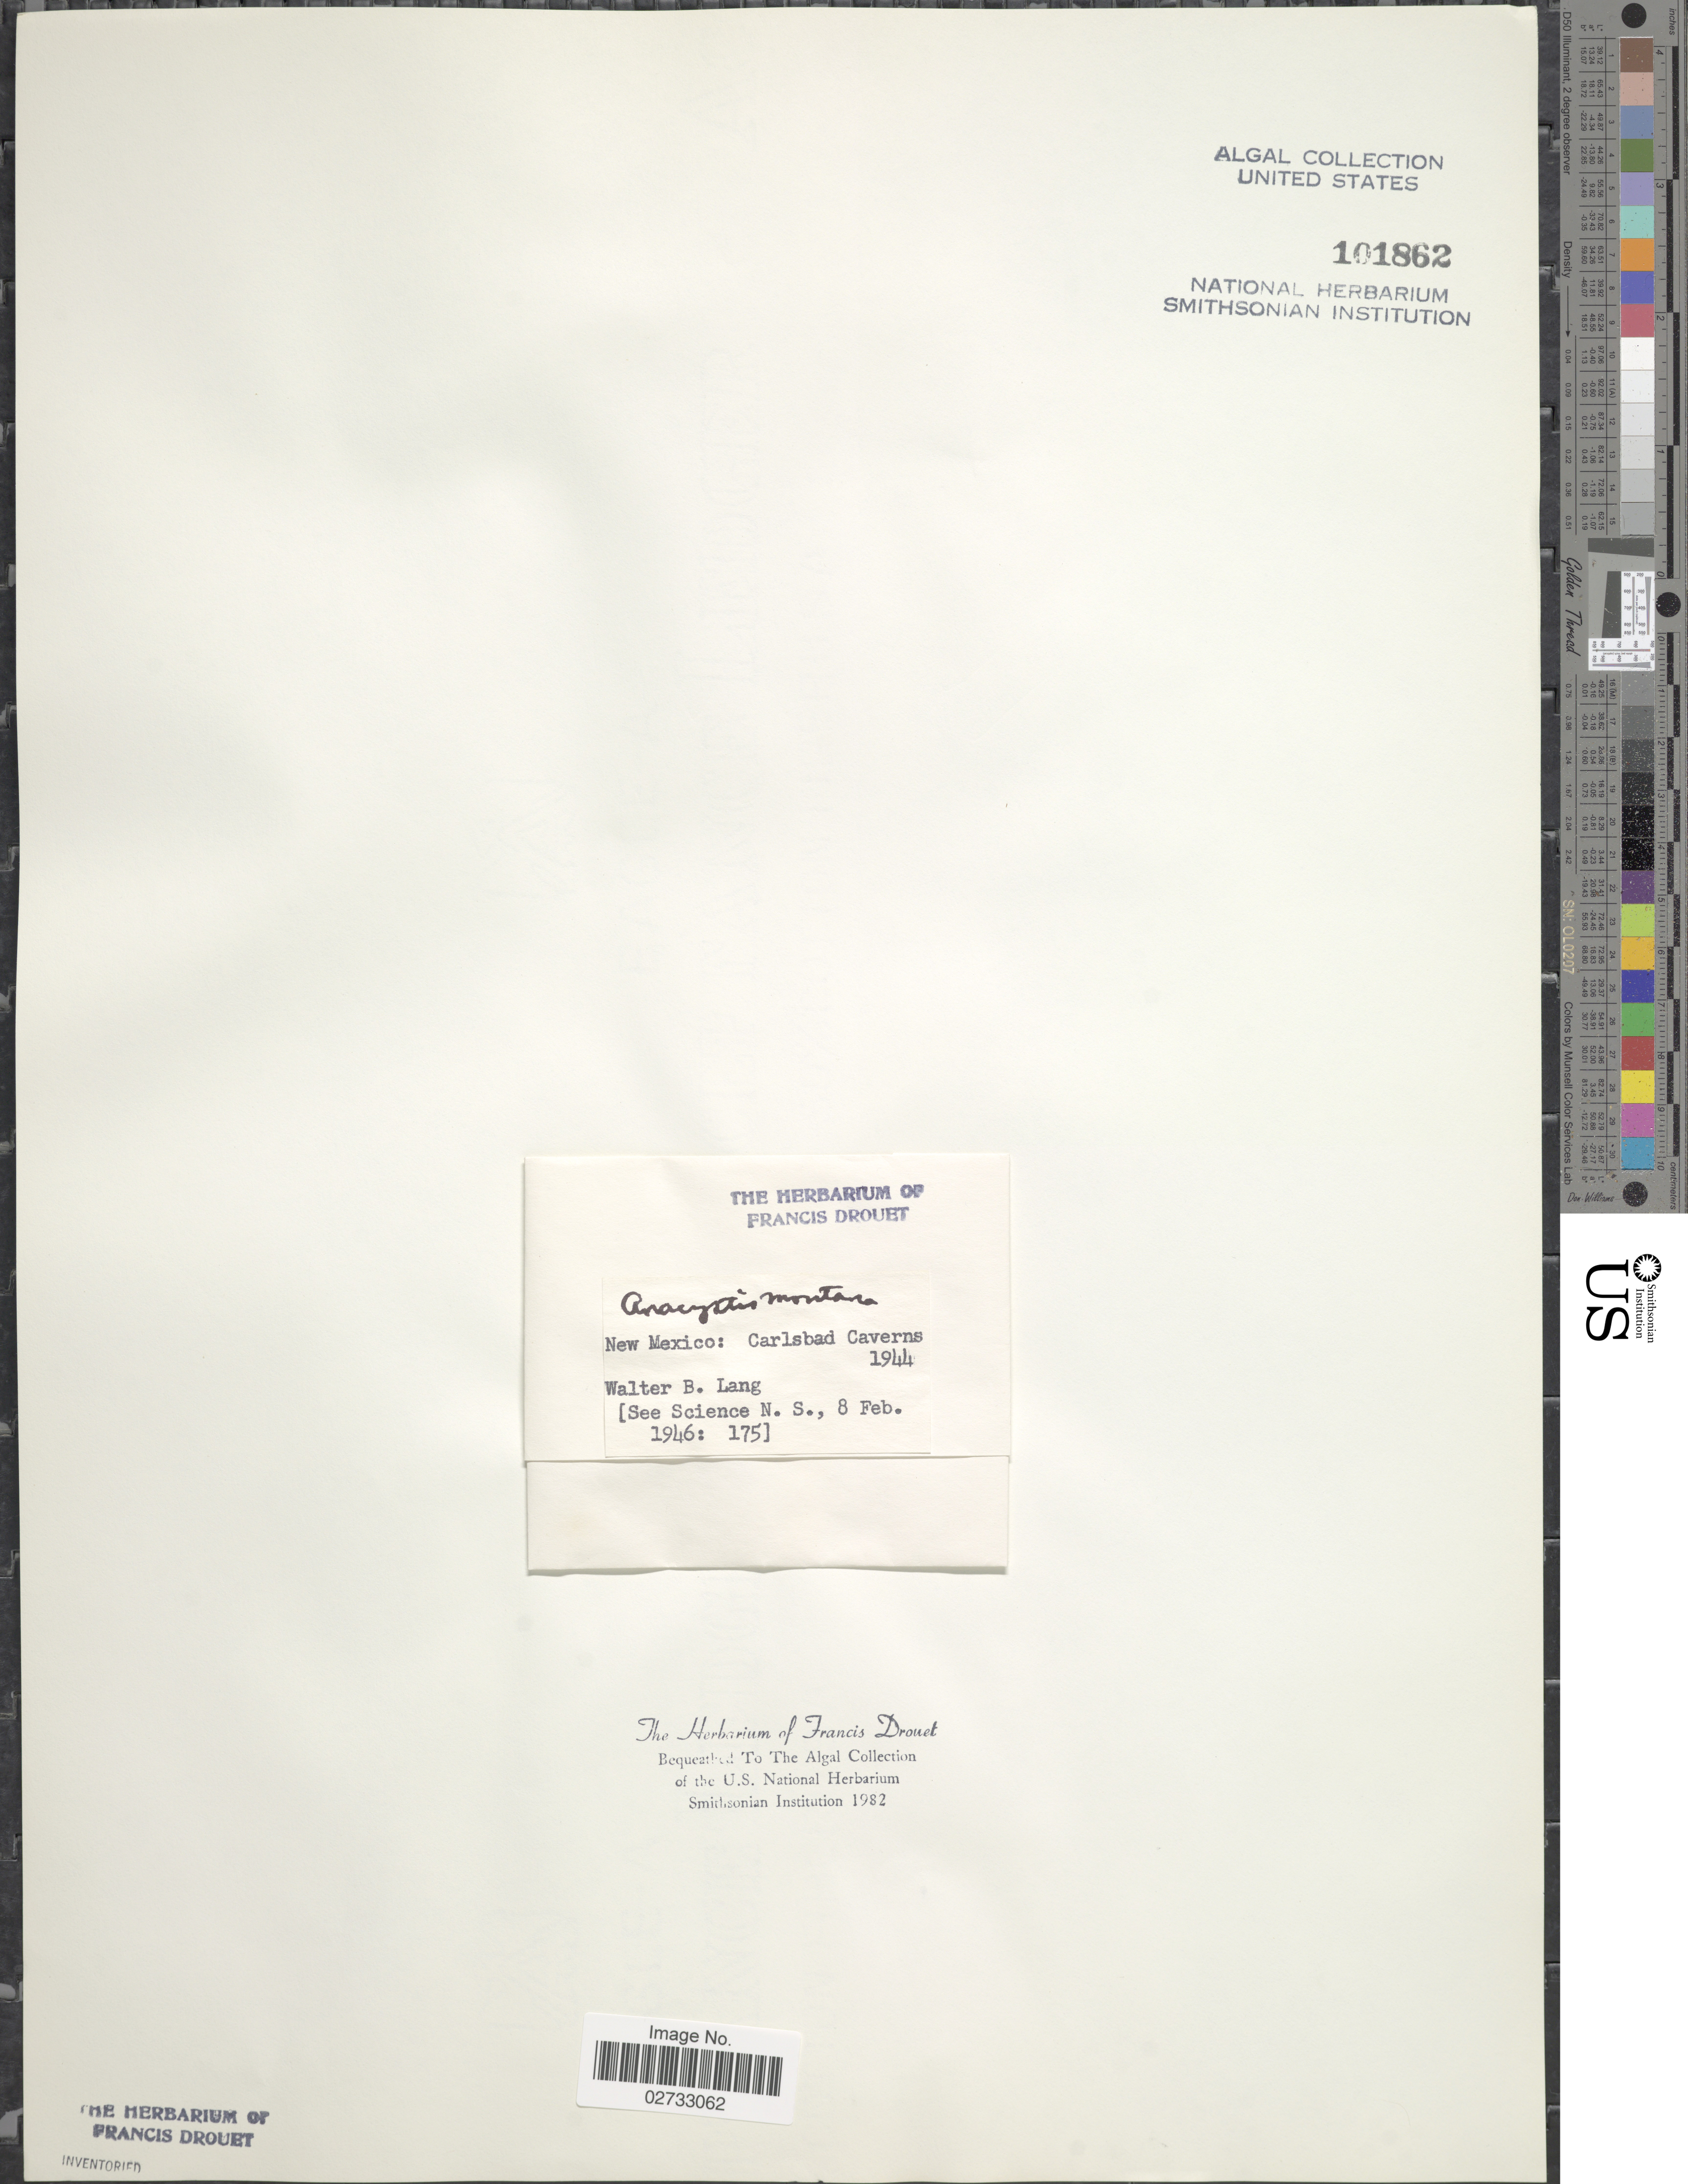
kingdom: Bacteria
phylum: Cyanobacteria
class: Cyanobacteriia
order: Cyanobacteriales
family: Chroococcaceae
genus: Anacystis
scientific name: Anacystis montana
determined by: Drouet, F. E.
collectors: W. B. Lang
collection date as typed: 1944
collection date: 1944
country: United States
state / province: New Mexico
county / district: Eddy County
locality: Carlsbad Caverns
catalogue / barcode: US 101862